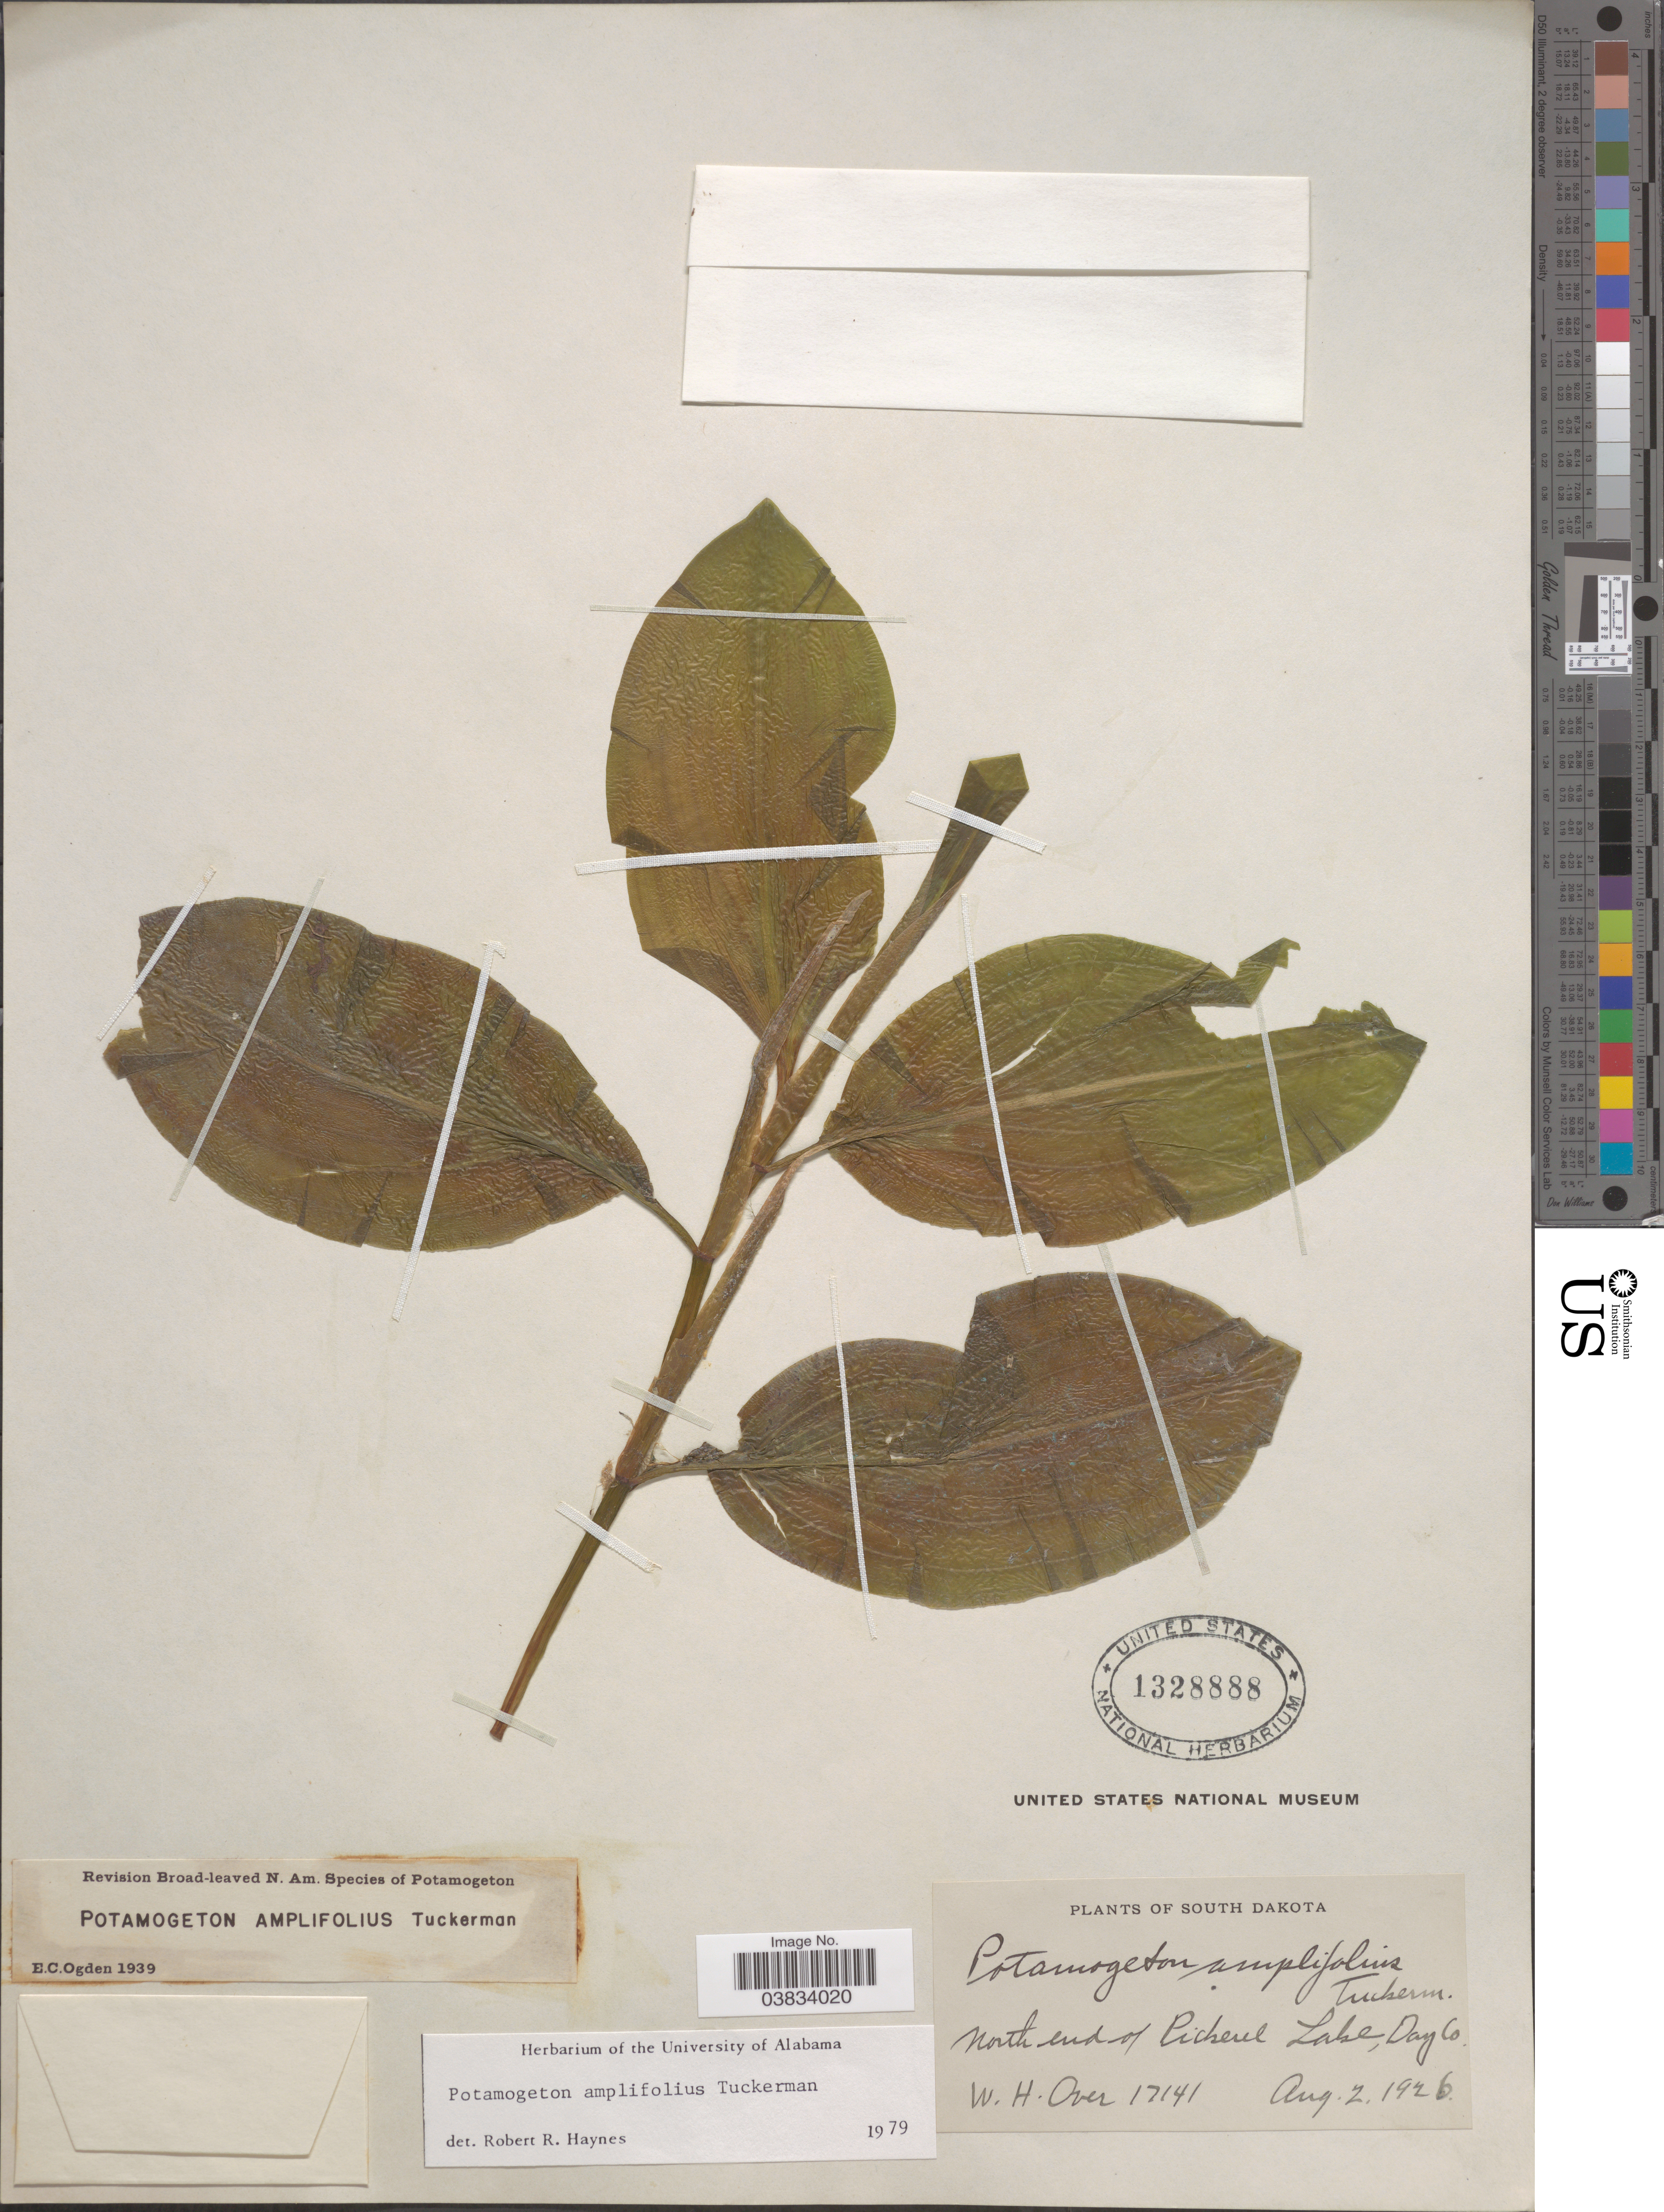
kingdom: Plantae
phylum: Tracheophyta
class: Liliopsida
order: Alismatales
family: Potamogetonaceae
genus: Potamogeton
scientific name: Potamogeton amplifolius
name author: Tuckerm.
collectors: W. Over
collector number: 17141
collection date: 1926-08-02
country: United States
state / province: South Dakota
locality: North end of Pickerel Lake, Day Co.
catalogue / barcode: US 1328888